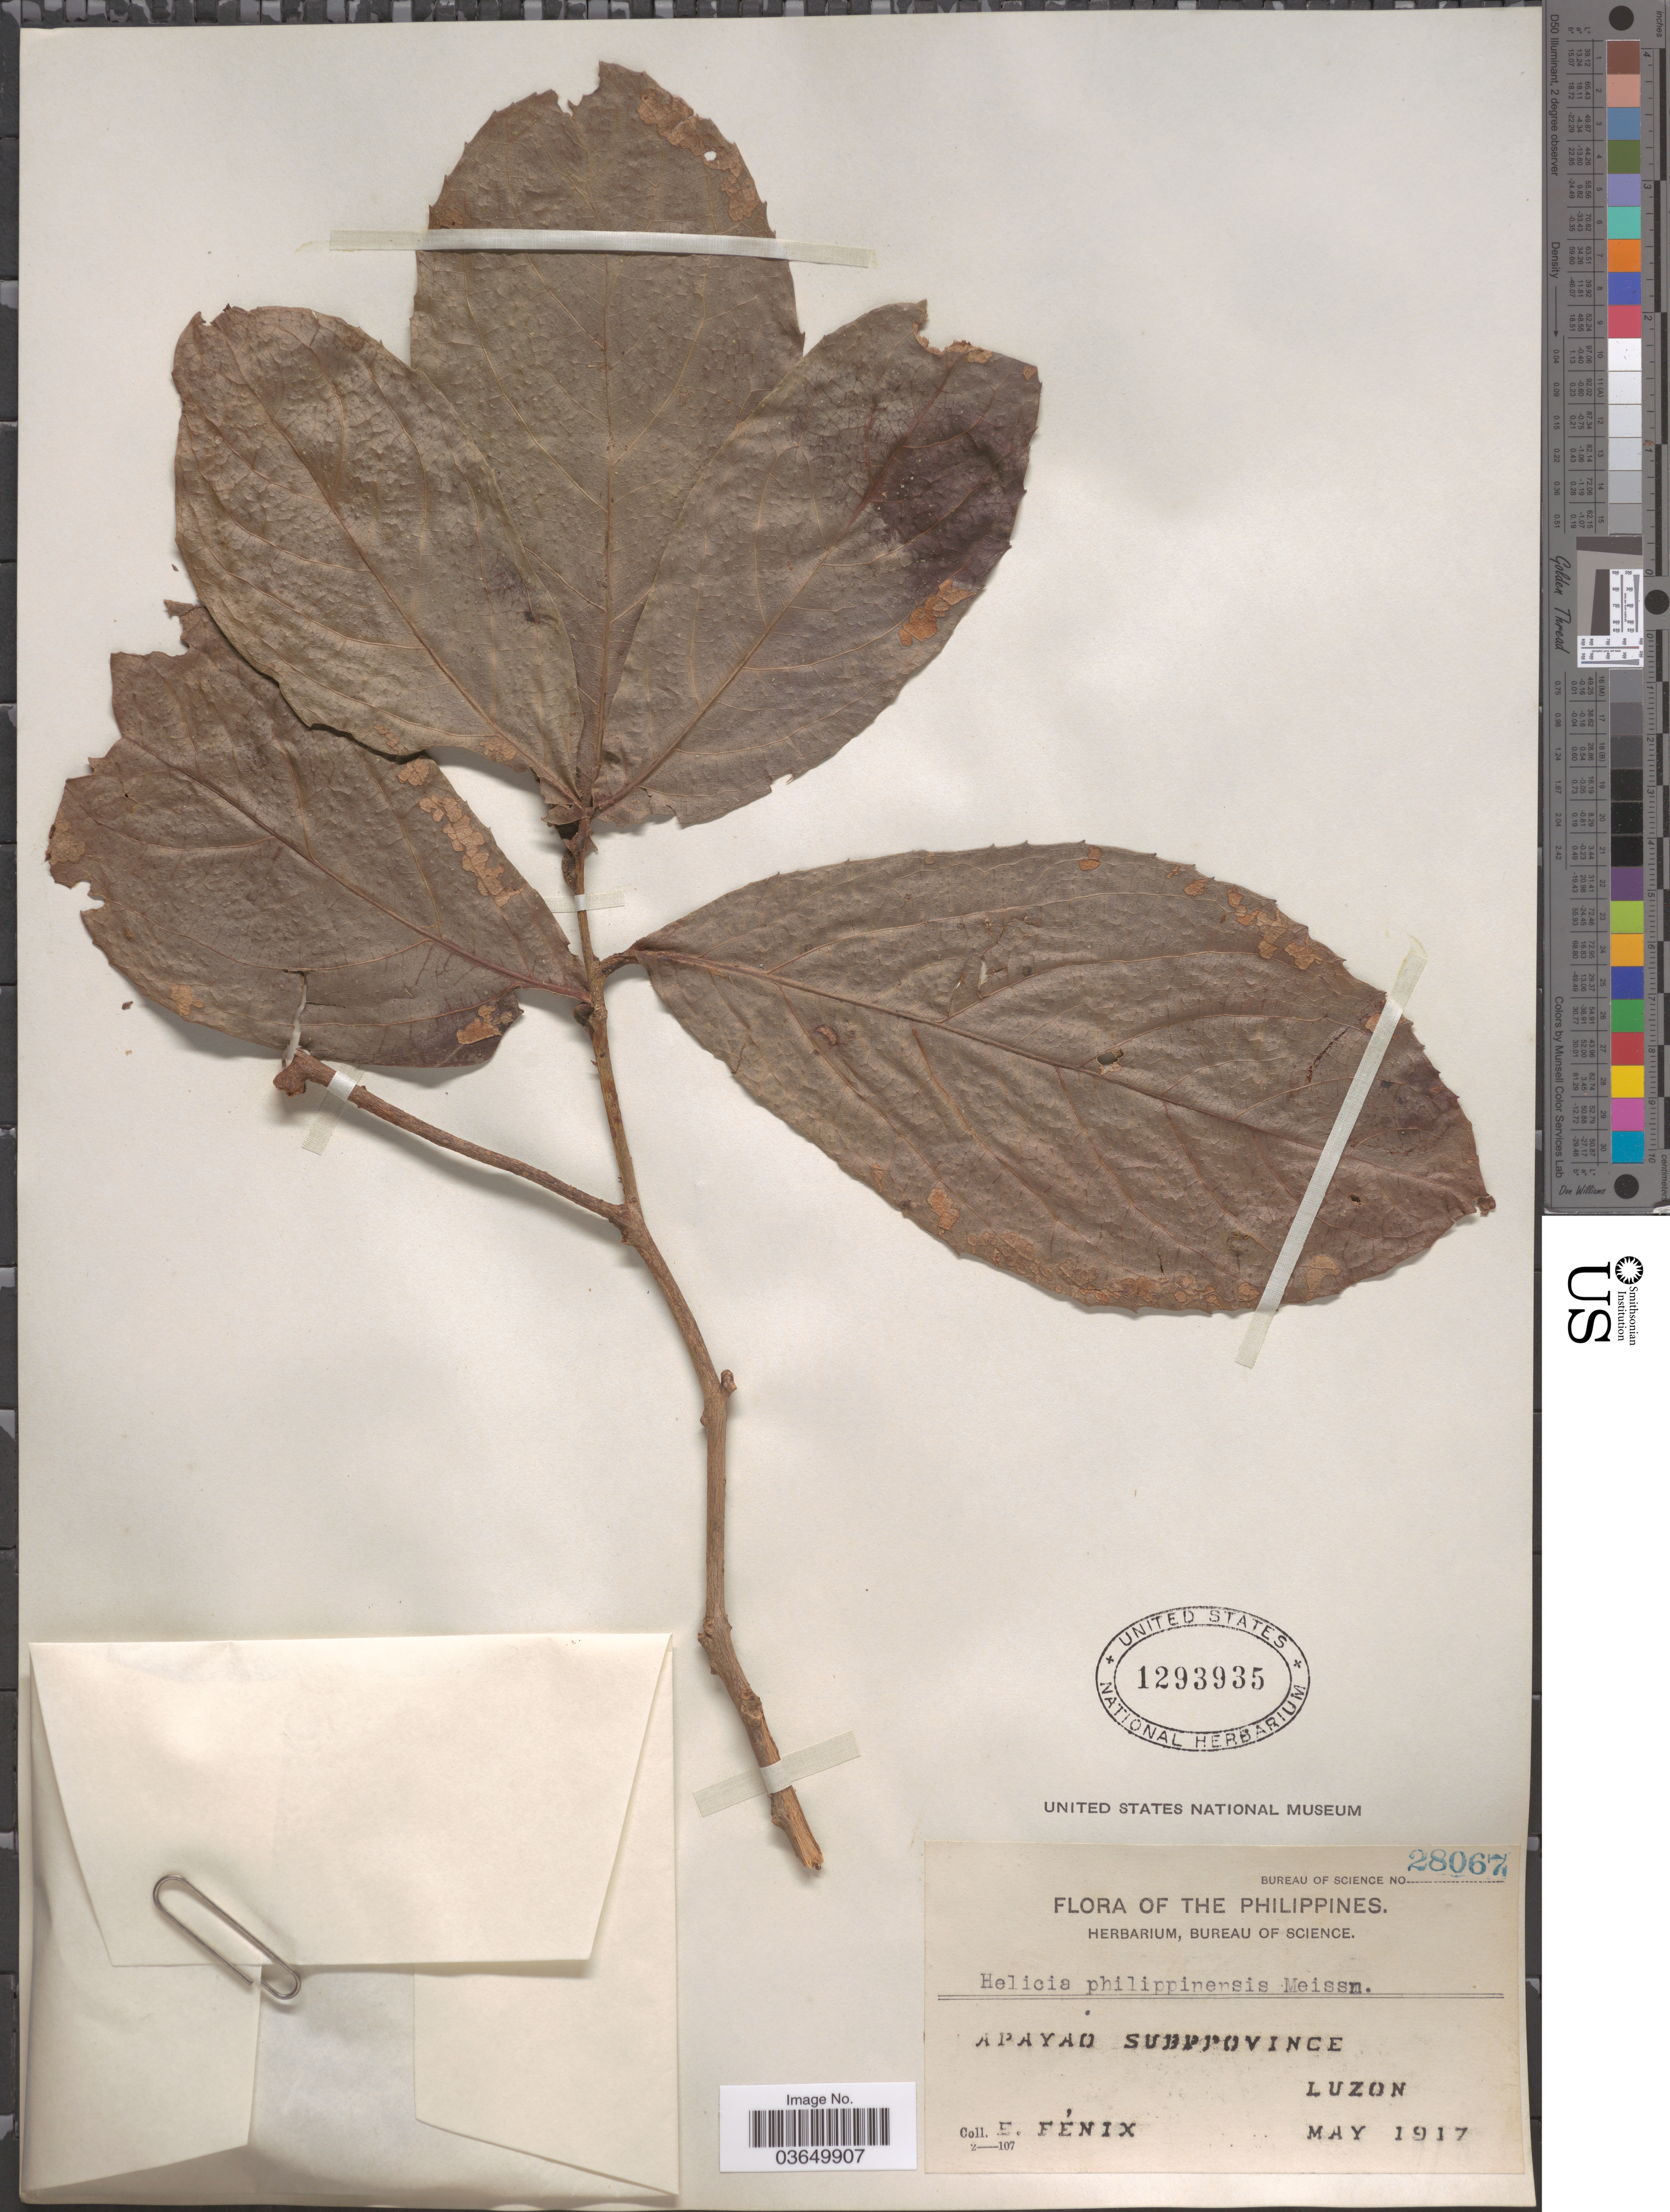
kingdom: Plantae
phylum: Tracheophyta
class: Magnoliopsida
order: Proteales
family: Proteaceae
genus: Helicia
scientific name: Helicia cumingiana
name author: C. Presl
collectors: E. Fénix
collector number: Bureau of Science 28067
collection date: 1917-05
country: Philippines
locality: Apayao Subprovince. Luzon.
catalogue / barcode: US 1293935